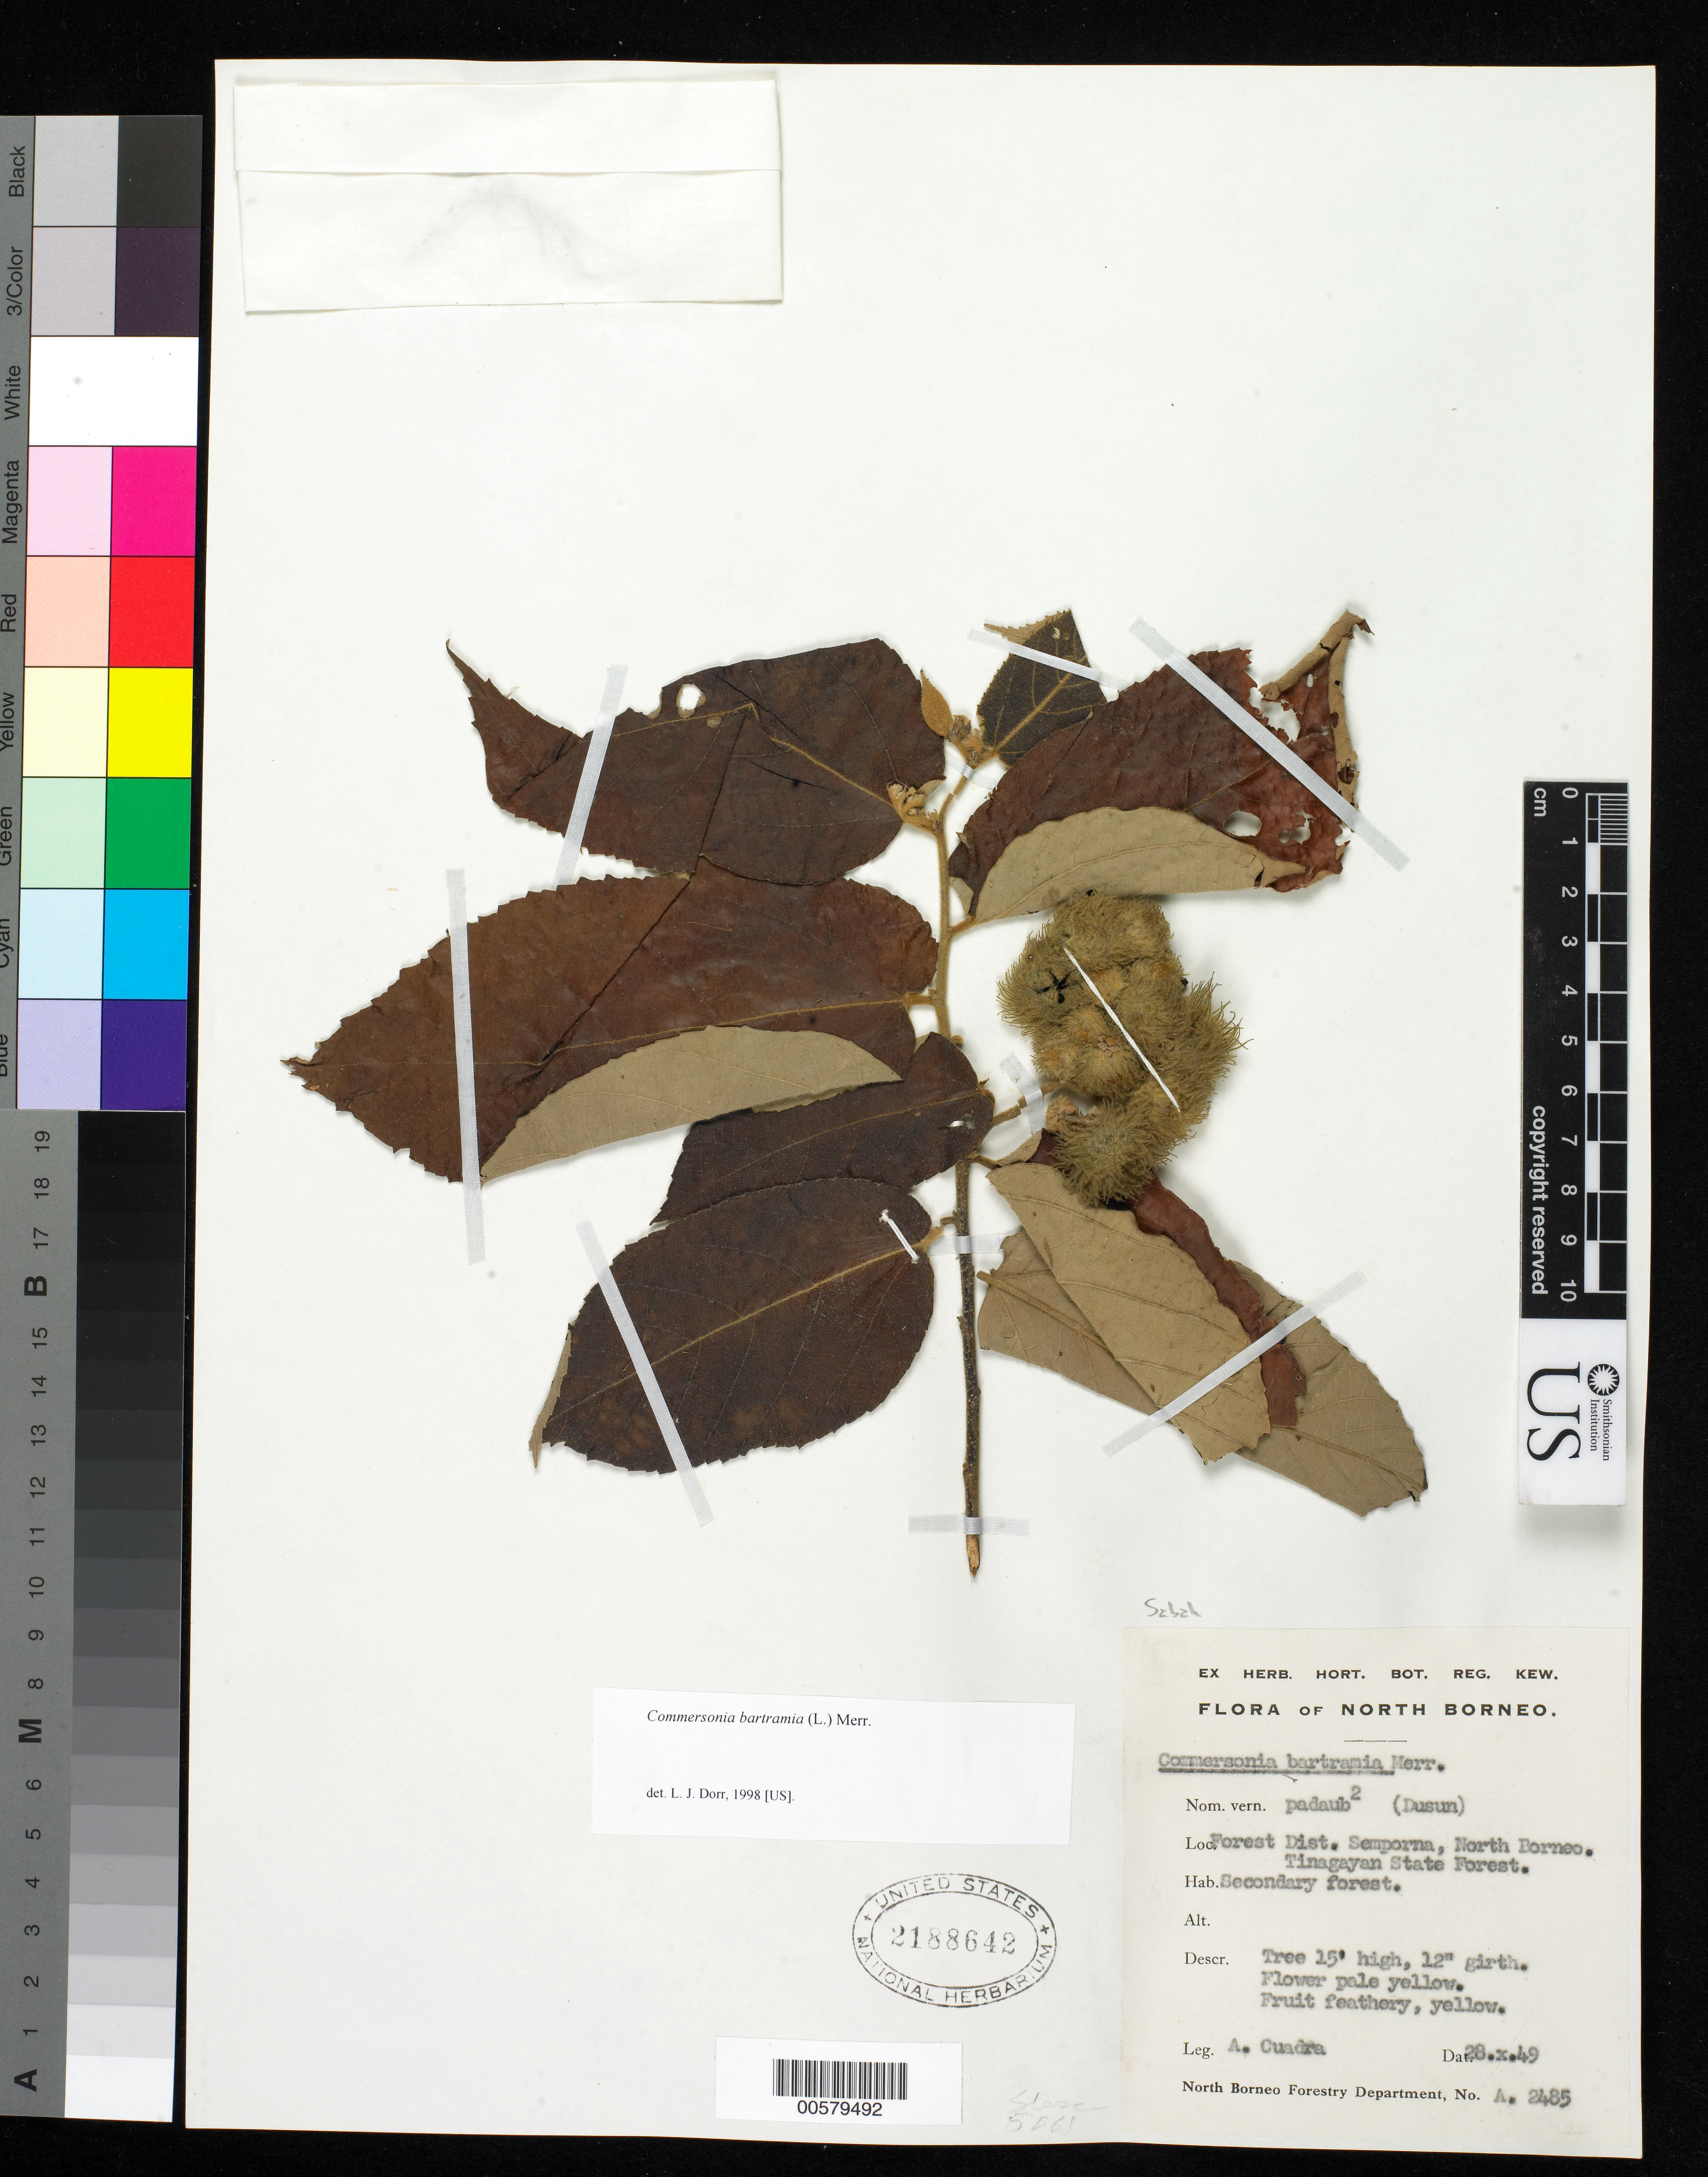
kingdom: Plantae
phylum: Tracheophyta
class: Magnoliopsida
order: Malvales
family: Malvaceae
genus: Commersonia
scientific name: Commersonia bartramia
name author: (L.) Merr.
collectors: A. Cuadra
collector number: A.2485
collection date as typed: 28 Oct 1949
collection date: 1949-10-28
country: Malaysia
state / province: Sabah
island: Borneo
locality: North Borneo, Dist. Semporna, Tinagayen State Forest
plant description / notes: A, US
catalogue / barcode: US 2188642